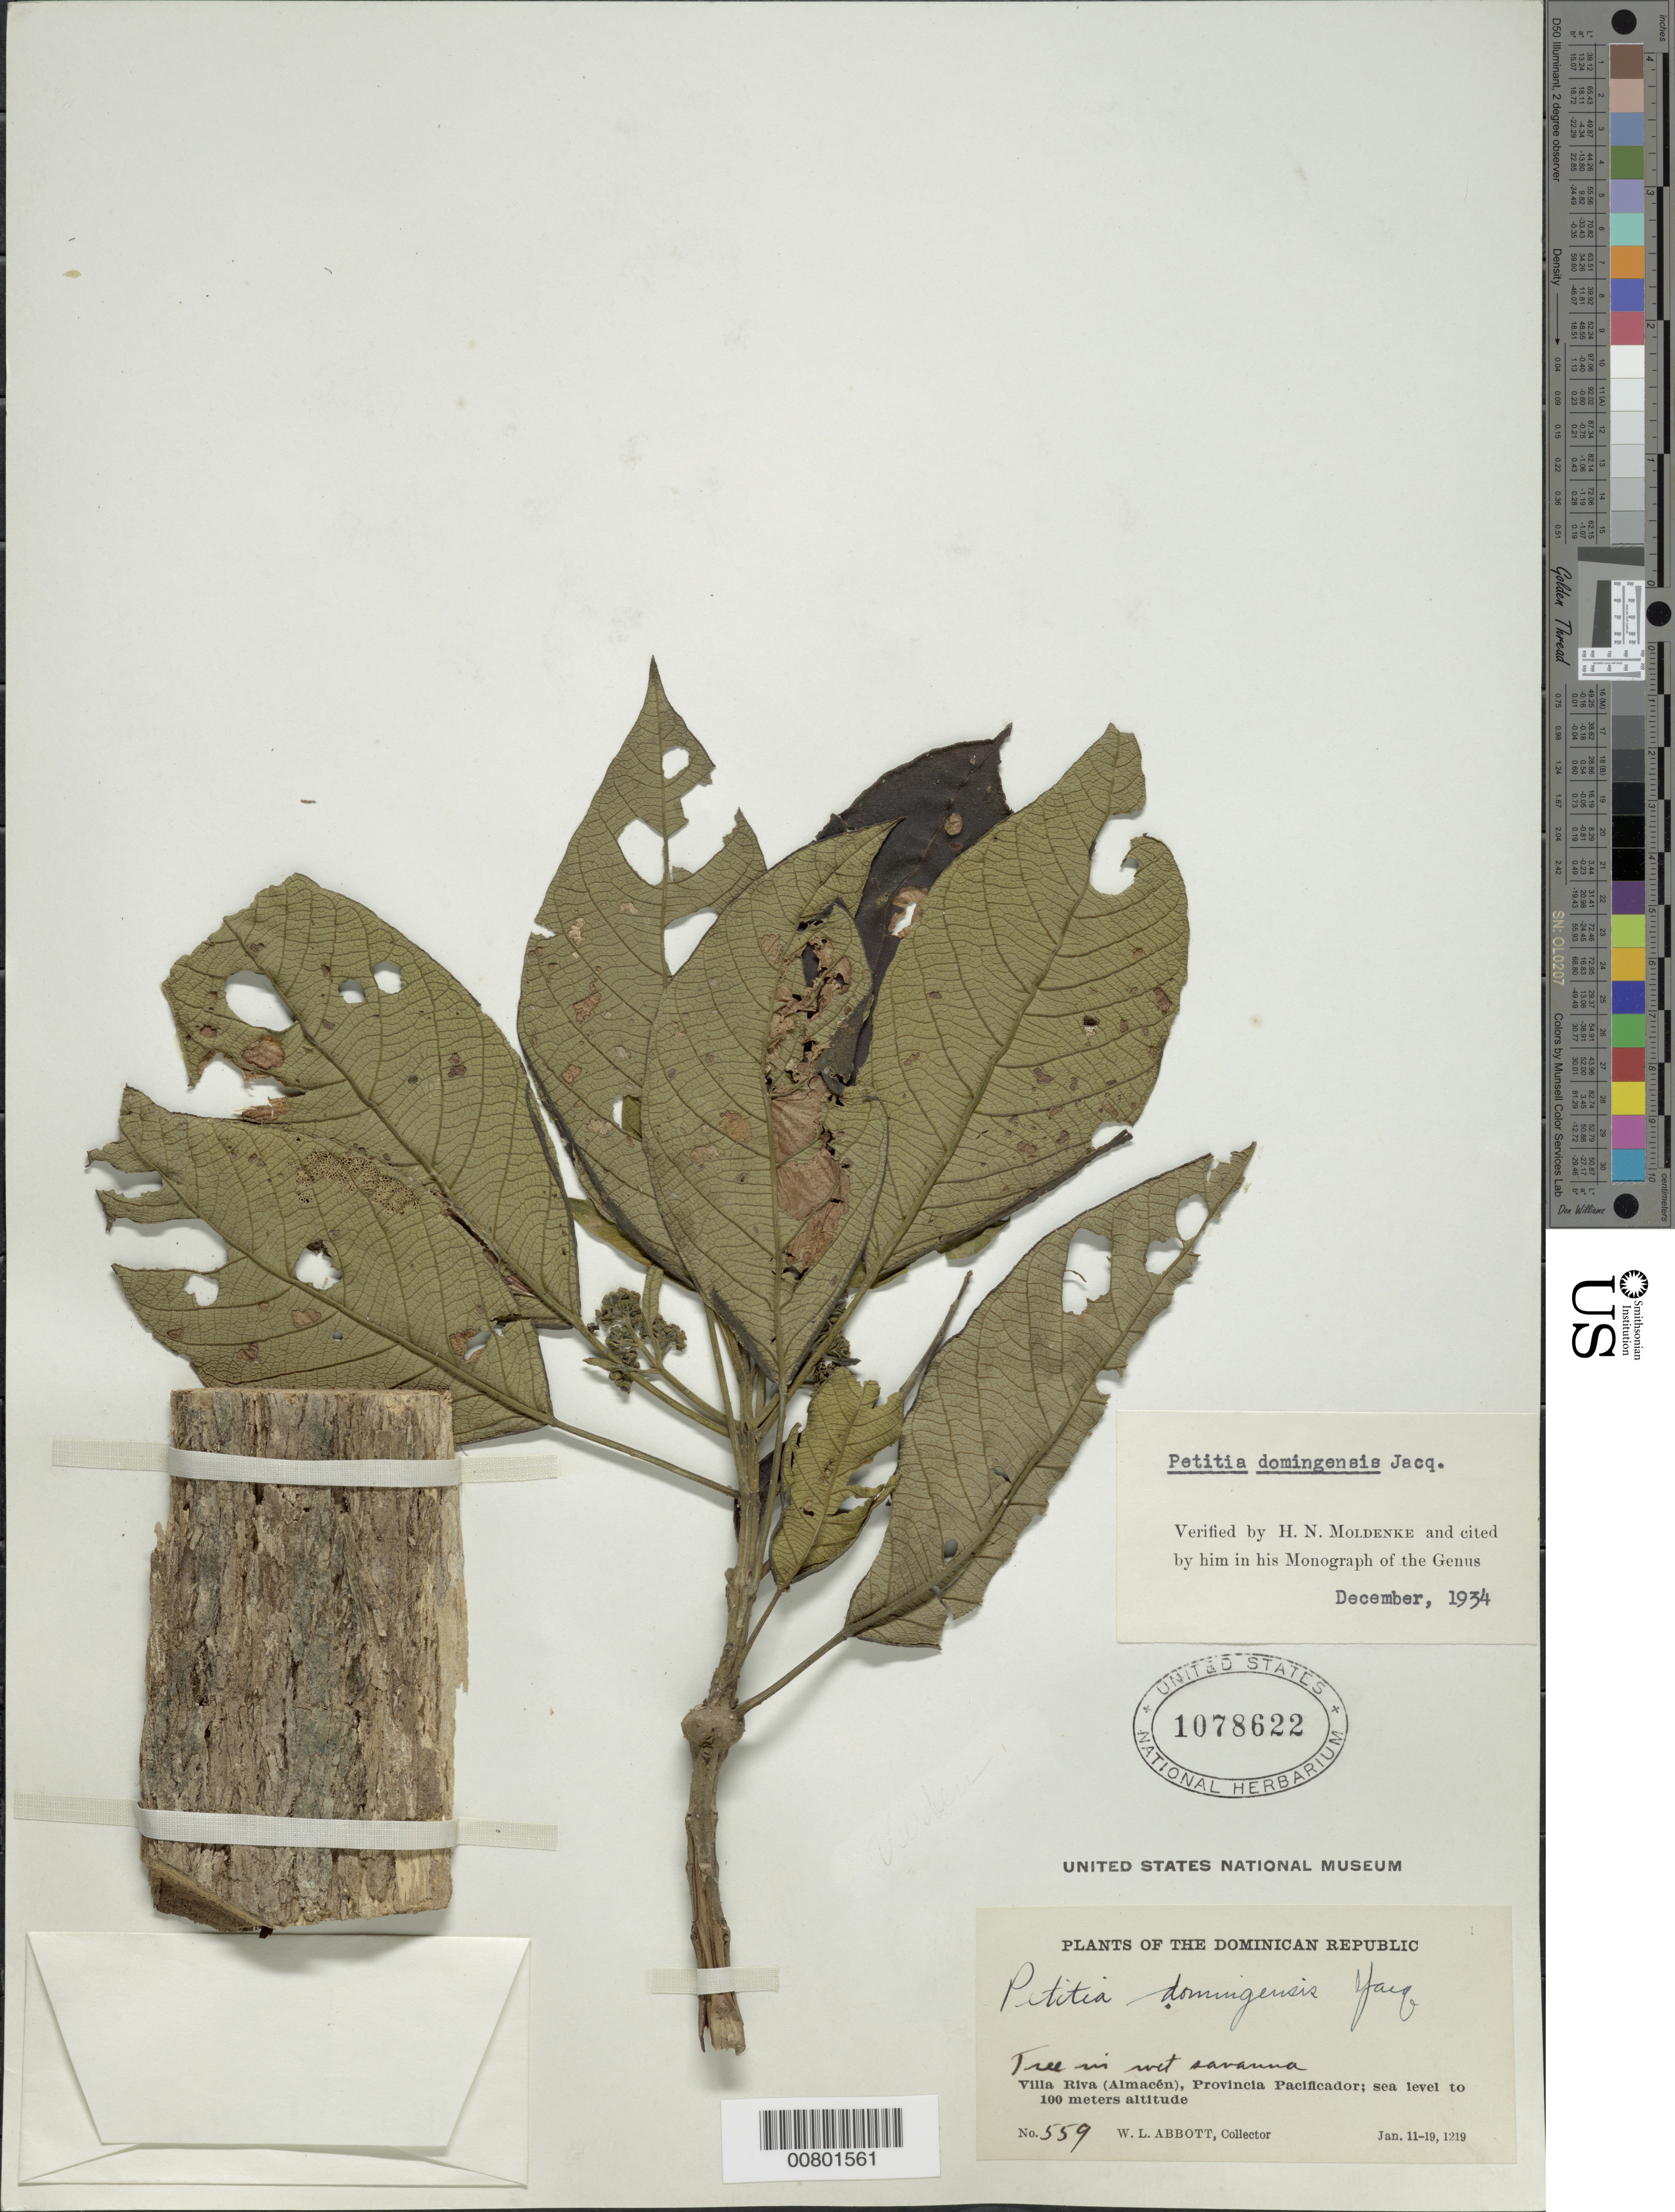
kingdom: Plantae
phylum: Tracheophyta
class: Magnoliopsida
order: Lamiales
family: Lamiaceae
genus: Petitia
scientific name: Petitia domingensis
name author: Jacq.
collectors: W. L. Abbott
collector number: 559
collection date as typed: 11 Jan 1919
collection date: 1919-01-11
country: Dominican Republic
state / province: Duarte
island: Hispaniola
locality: Villa Riva (Almacén)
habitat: Wet savanna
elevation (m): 0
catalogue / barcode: US 1078622